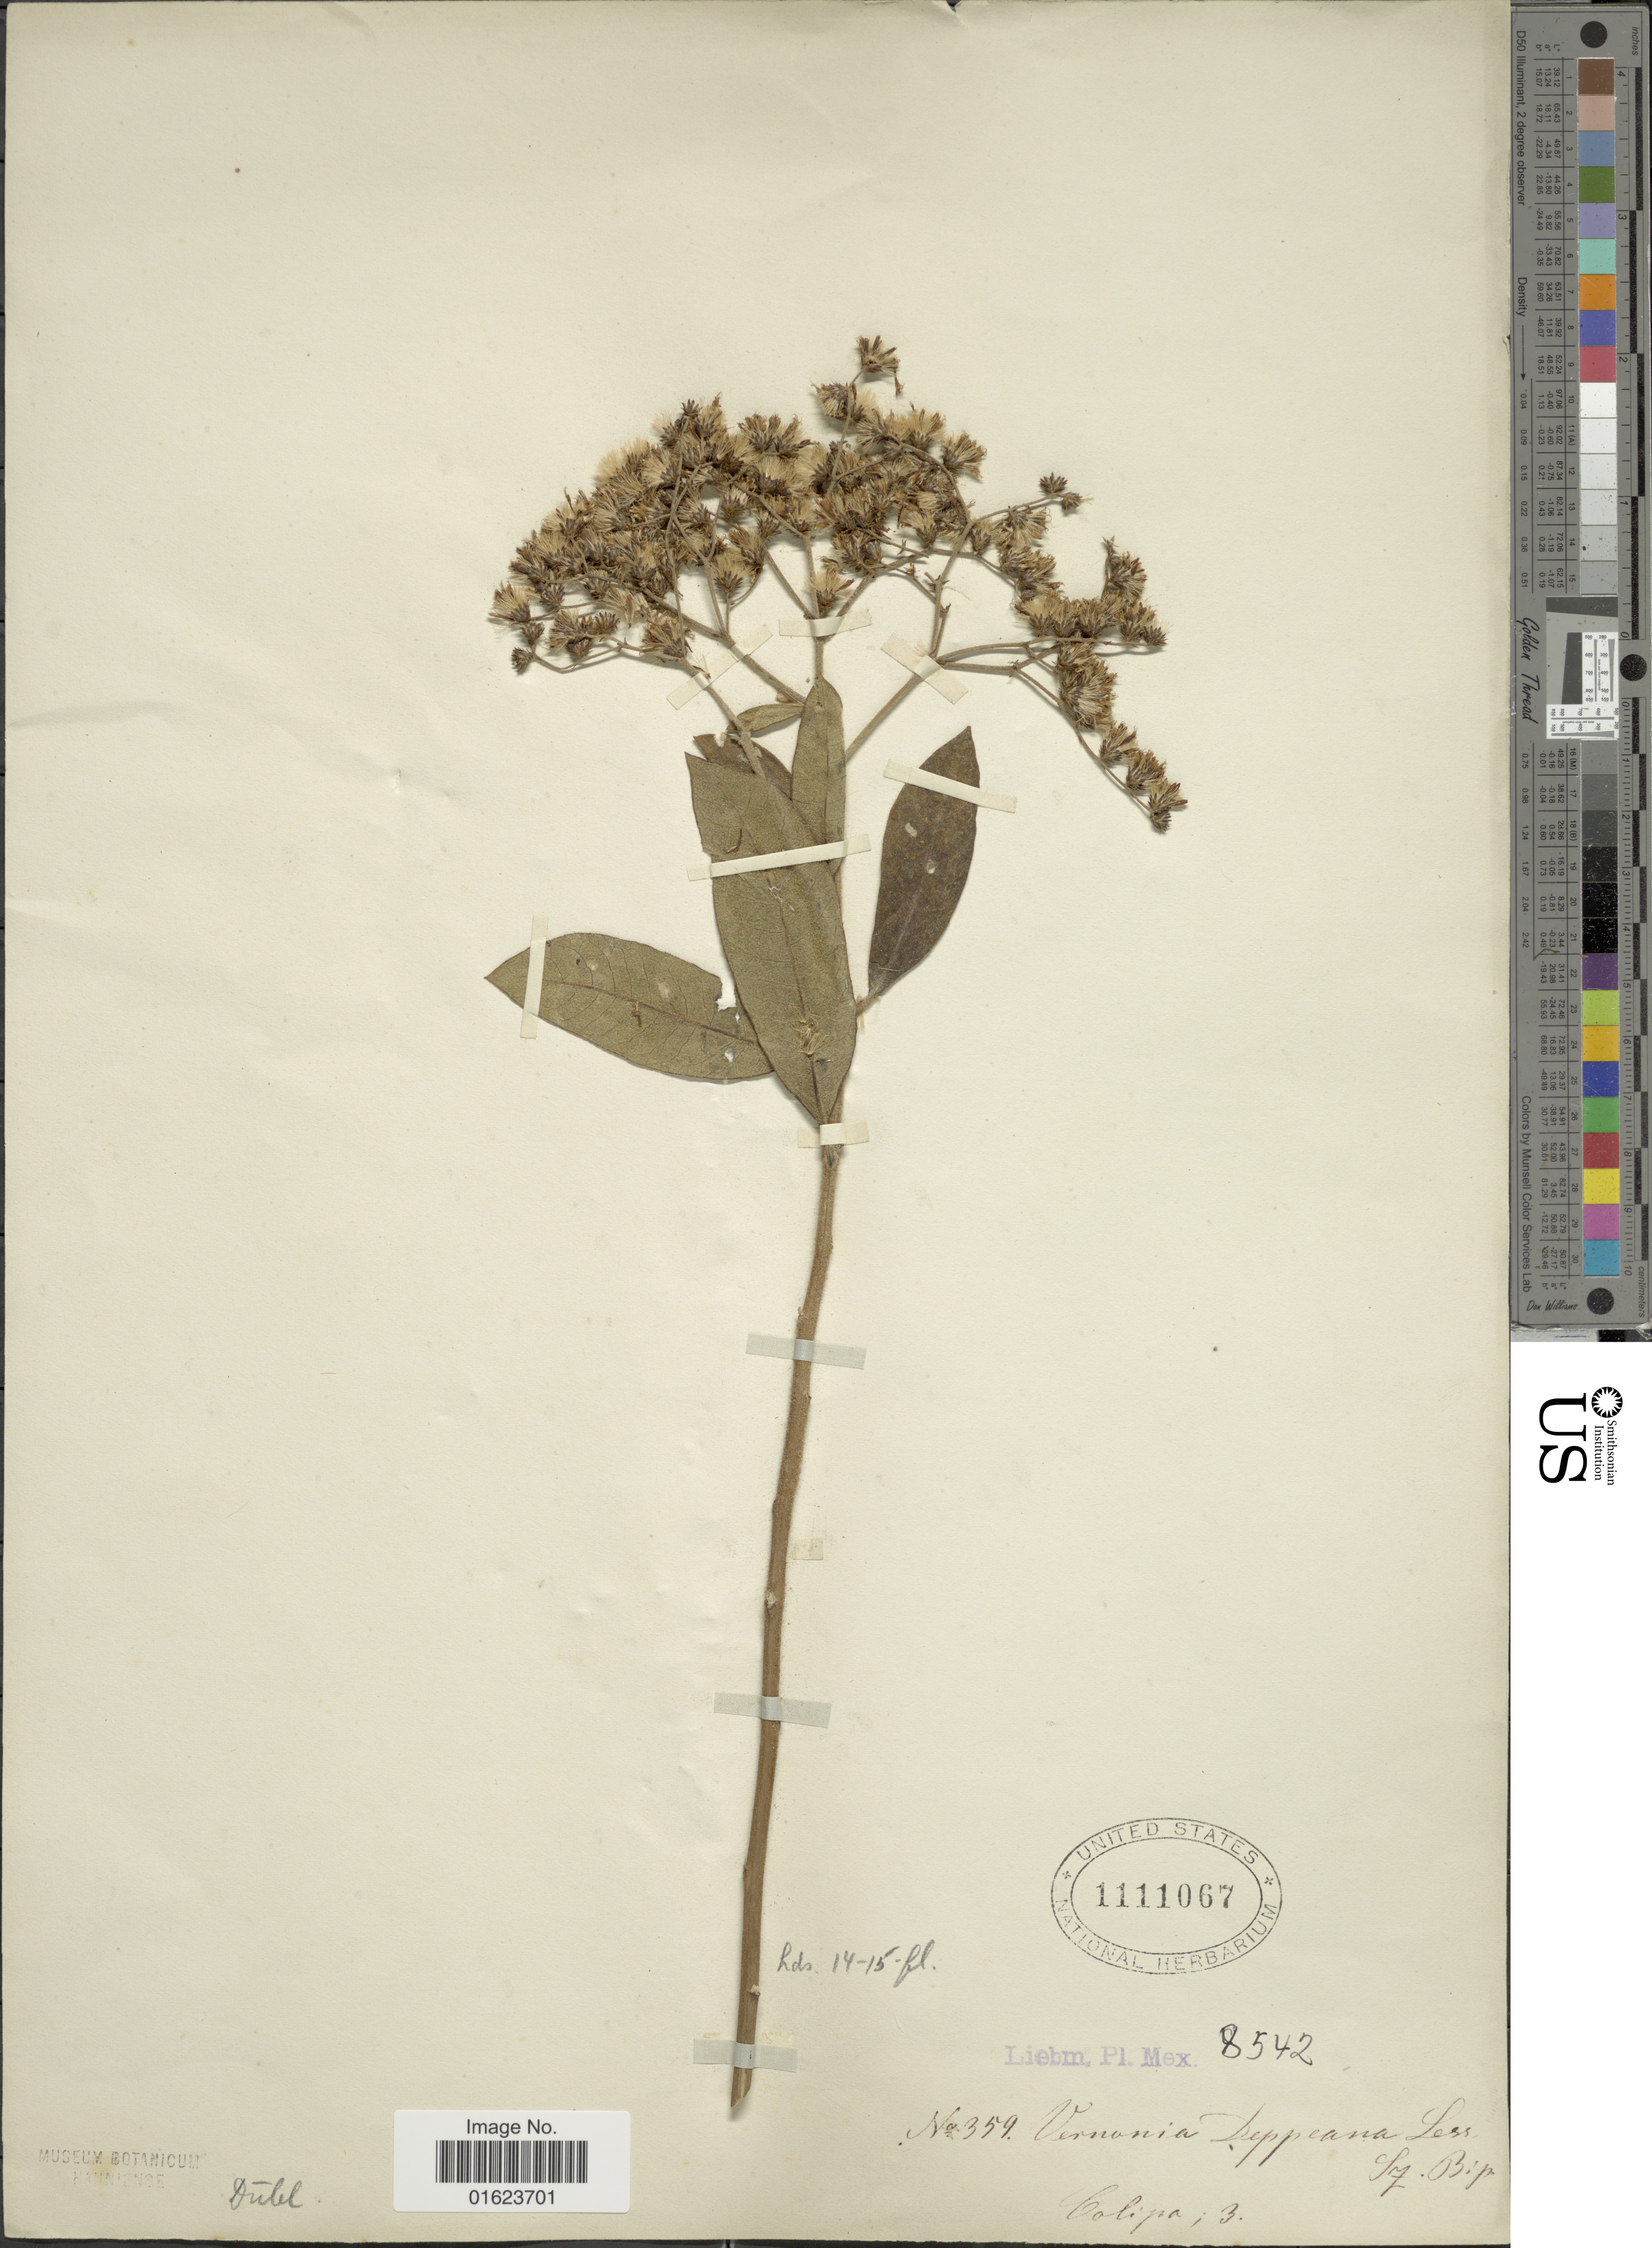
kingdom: Plantae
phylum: Tracheophyta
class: Magnoliopsida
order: Asterales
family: Asteraceae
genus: Vernonanthura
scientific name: Vernonanthura deppeana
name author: (Less.) H. Rob.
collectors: Liebmann, --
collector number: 359/8542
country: Mexico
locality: Colipa.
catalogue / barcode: US 1111067